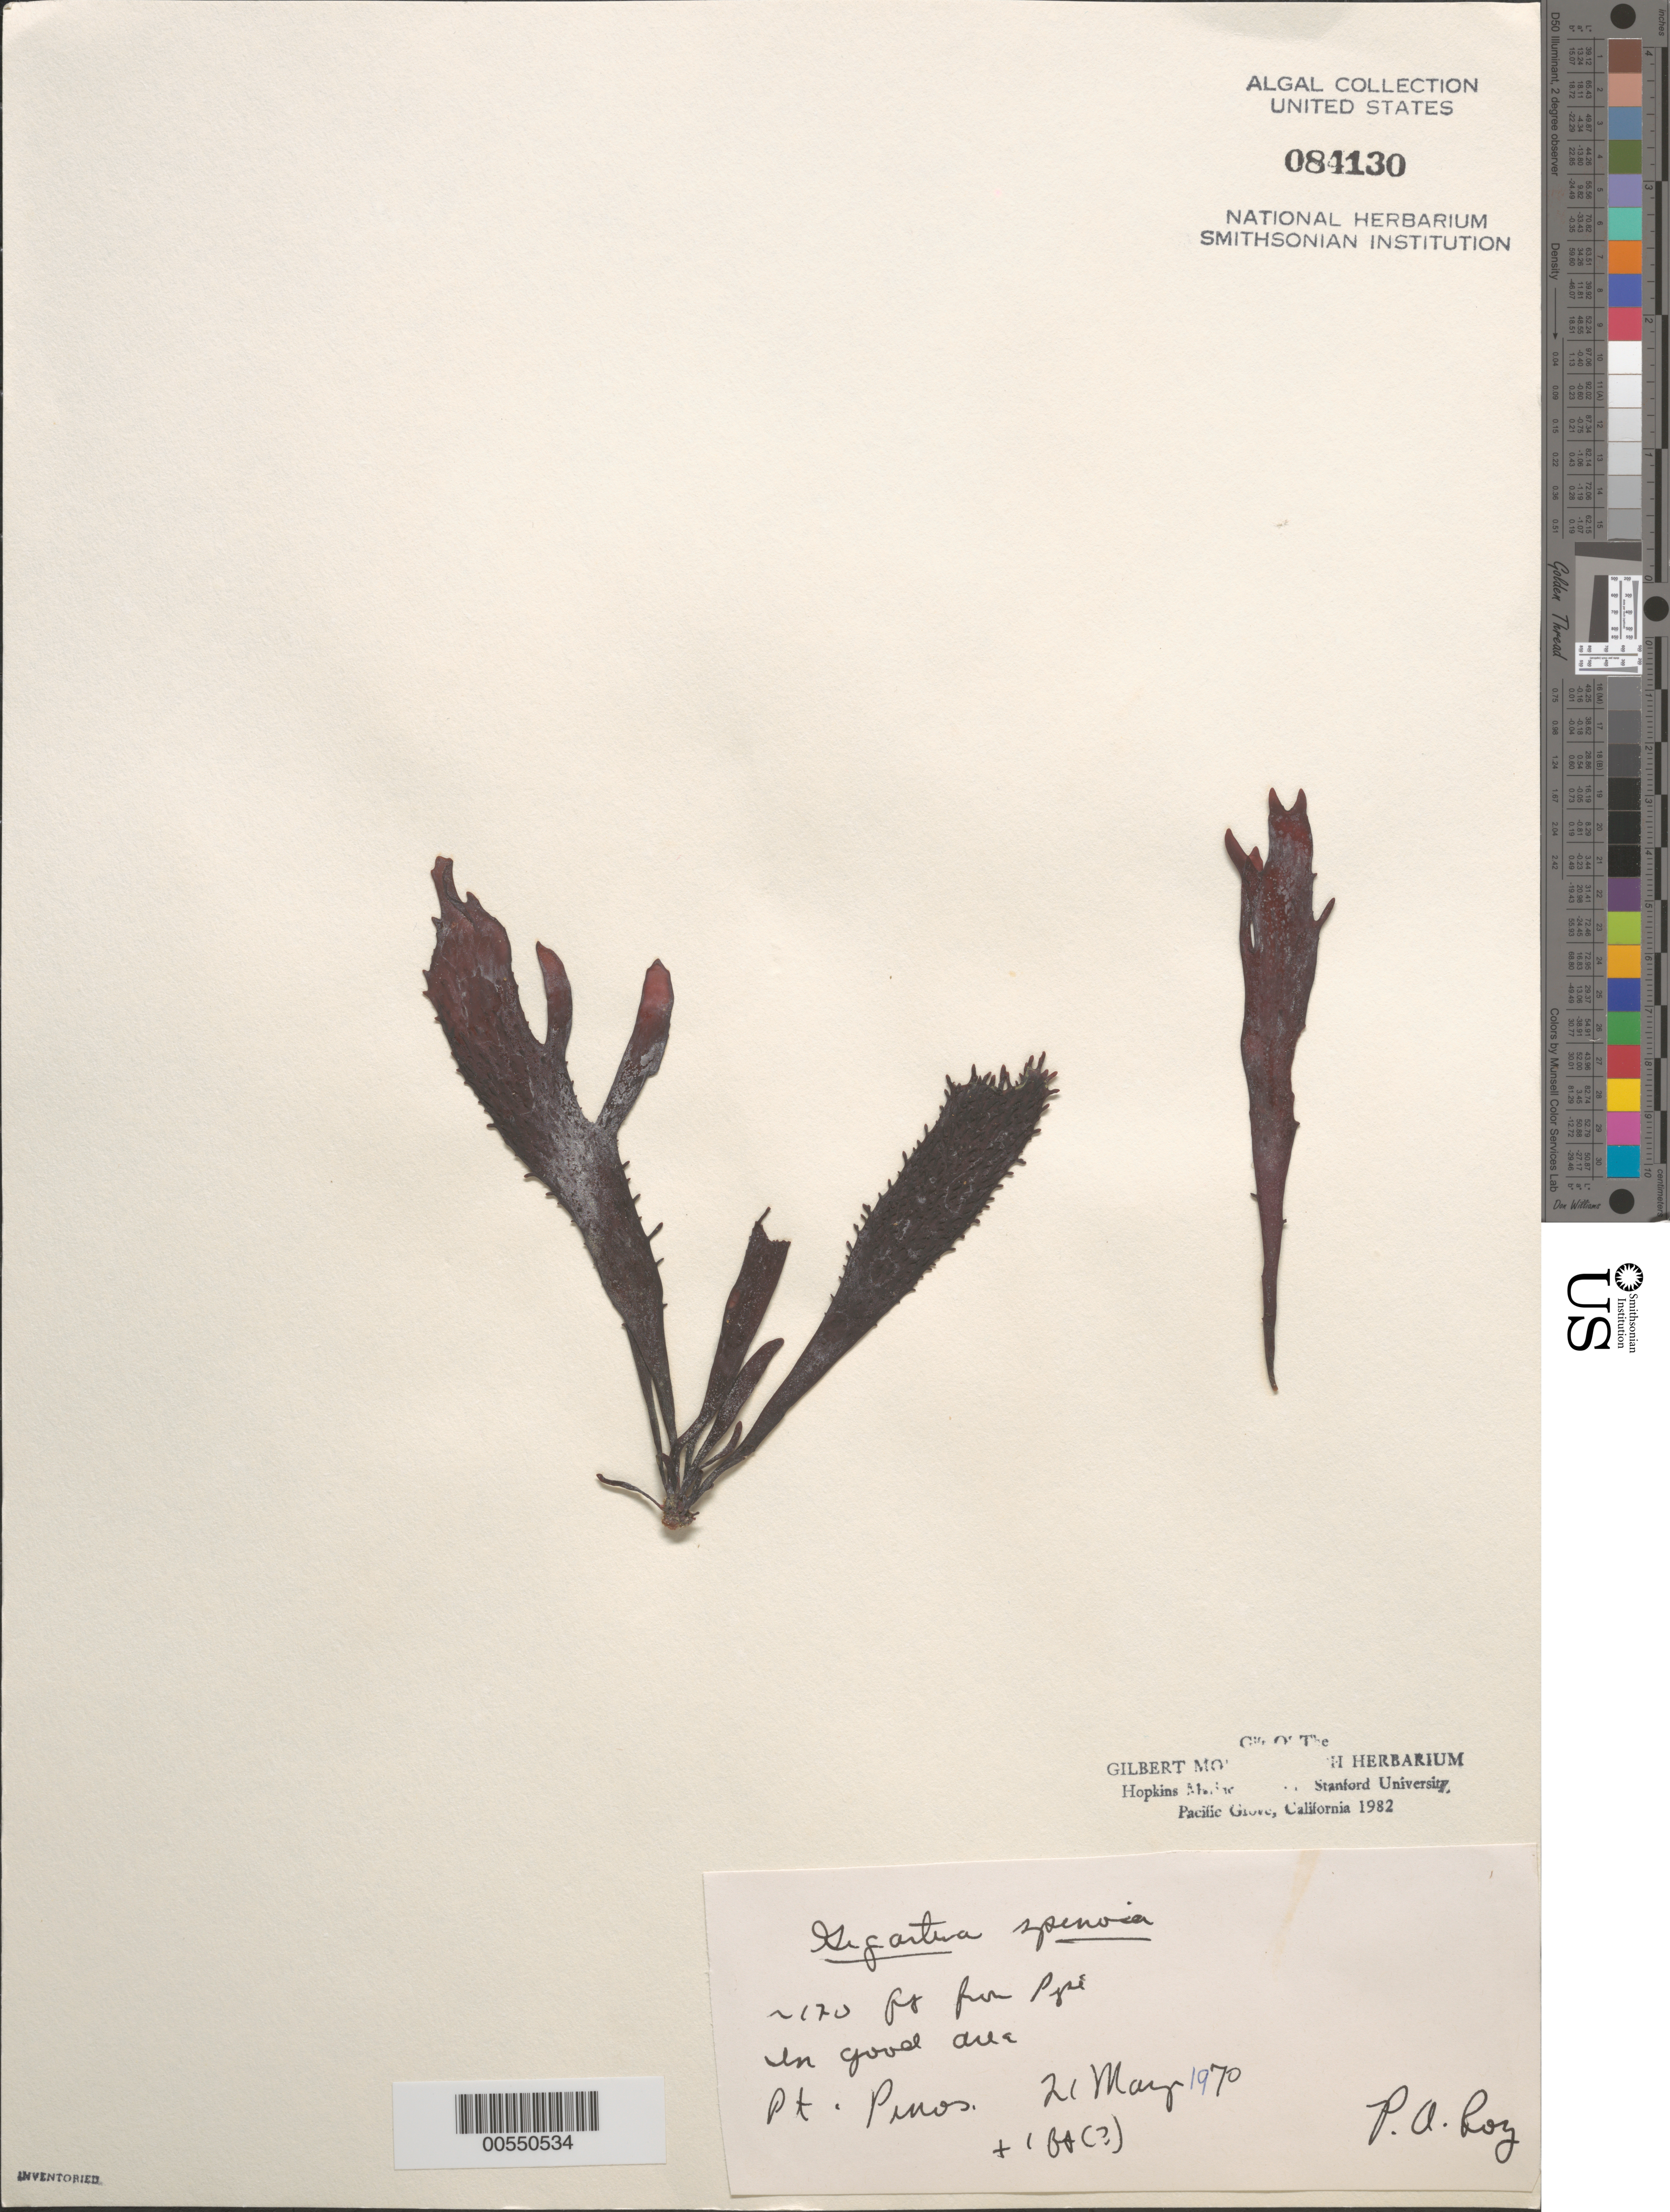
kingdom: Plantae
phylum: Rhodophyta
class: Florideophyceae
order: Gigartinales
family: Gigartinaceae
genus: Chondracanthus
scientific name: Chondracanthus spinosus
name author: (Kütz.) Guiry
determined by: Algae name updating Project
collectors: P. Roy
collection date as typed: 21 May 1970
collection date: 1970-05-21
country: United States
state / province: California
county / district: Monterey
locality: Point Pinos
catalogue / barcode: US 84130